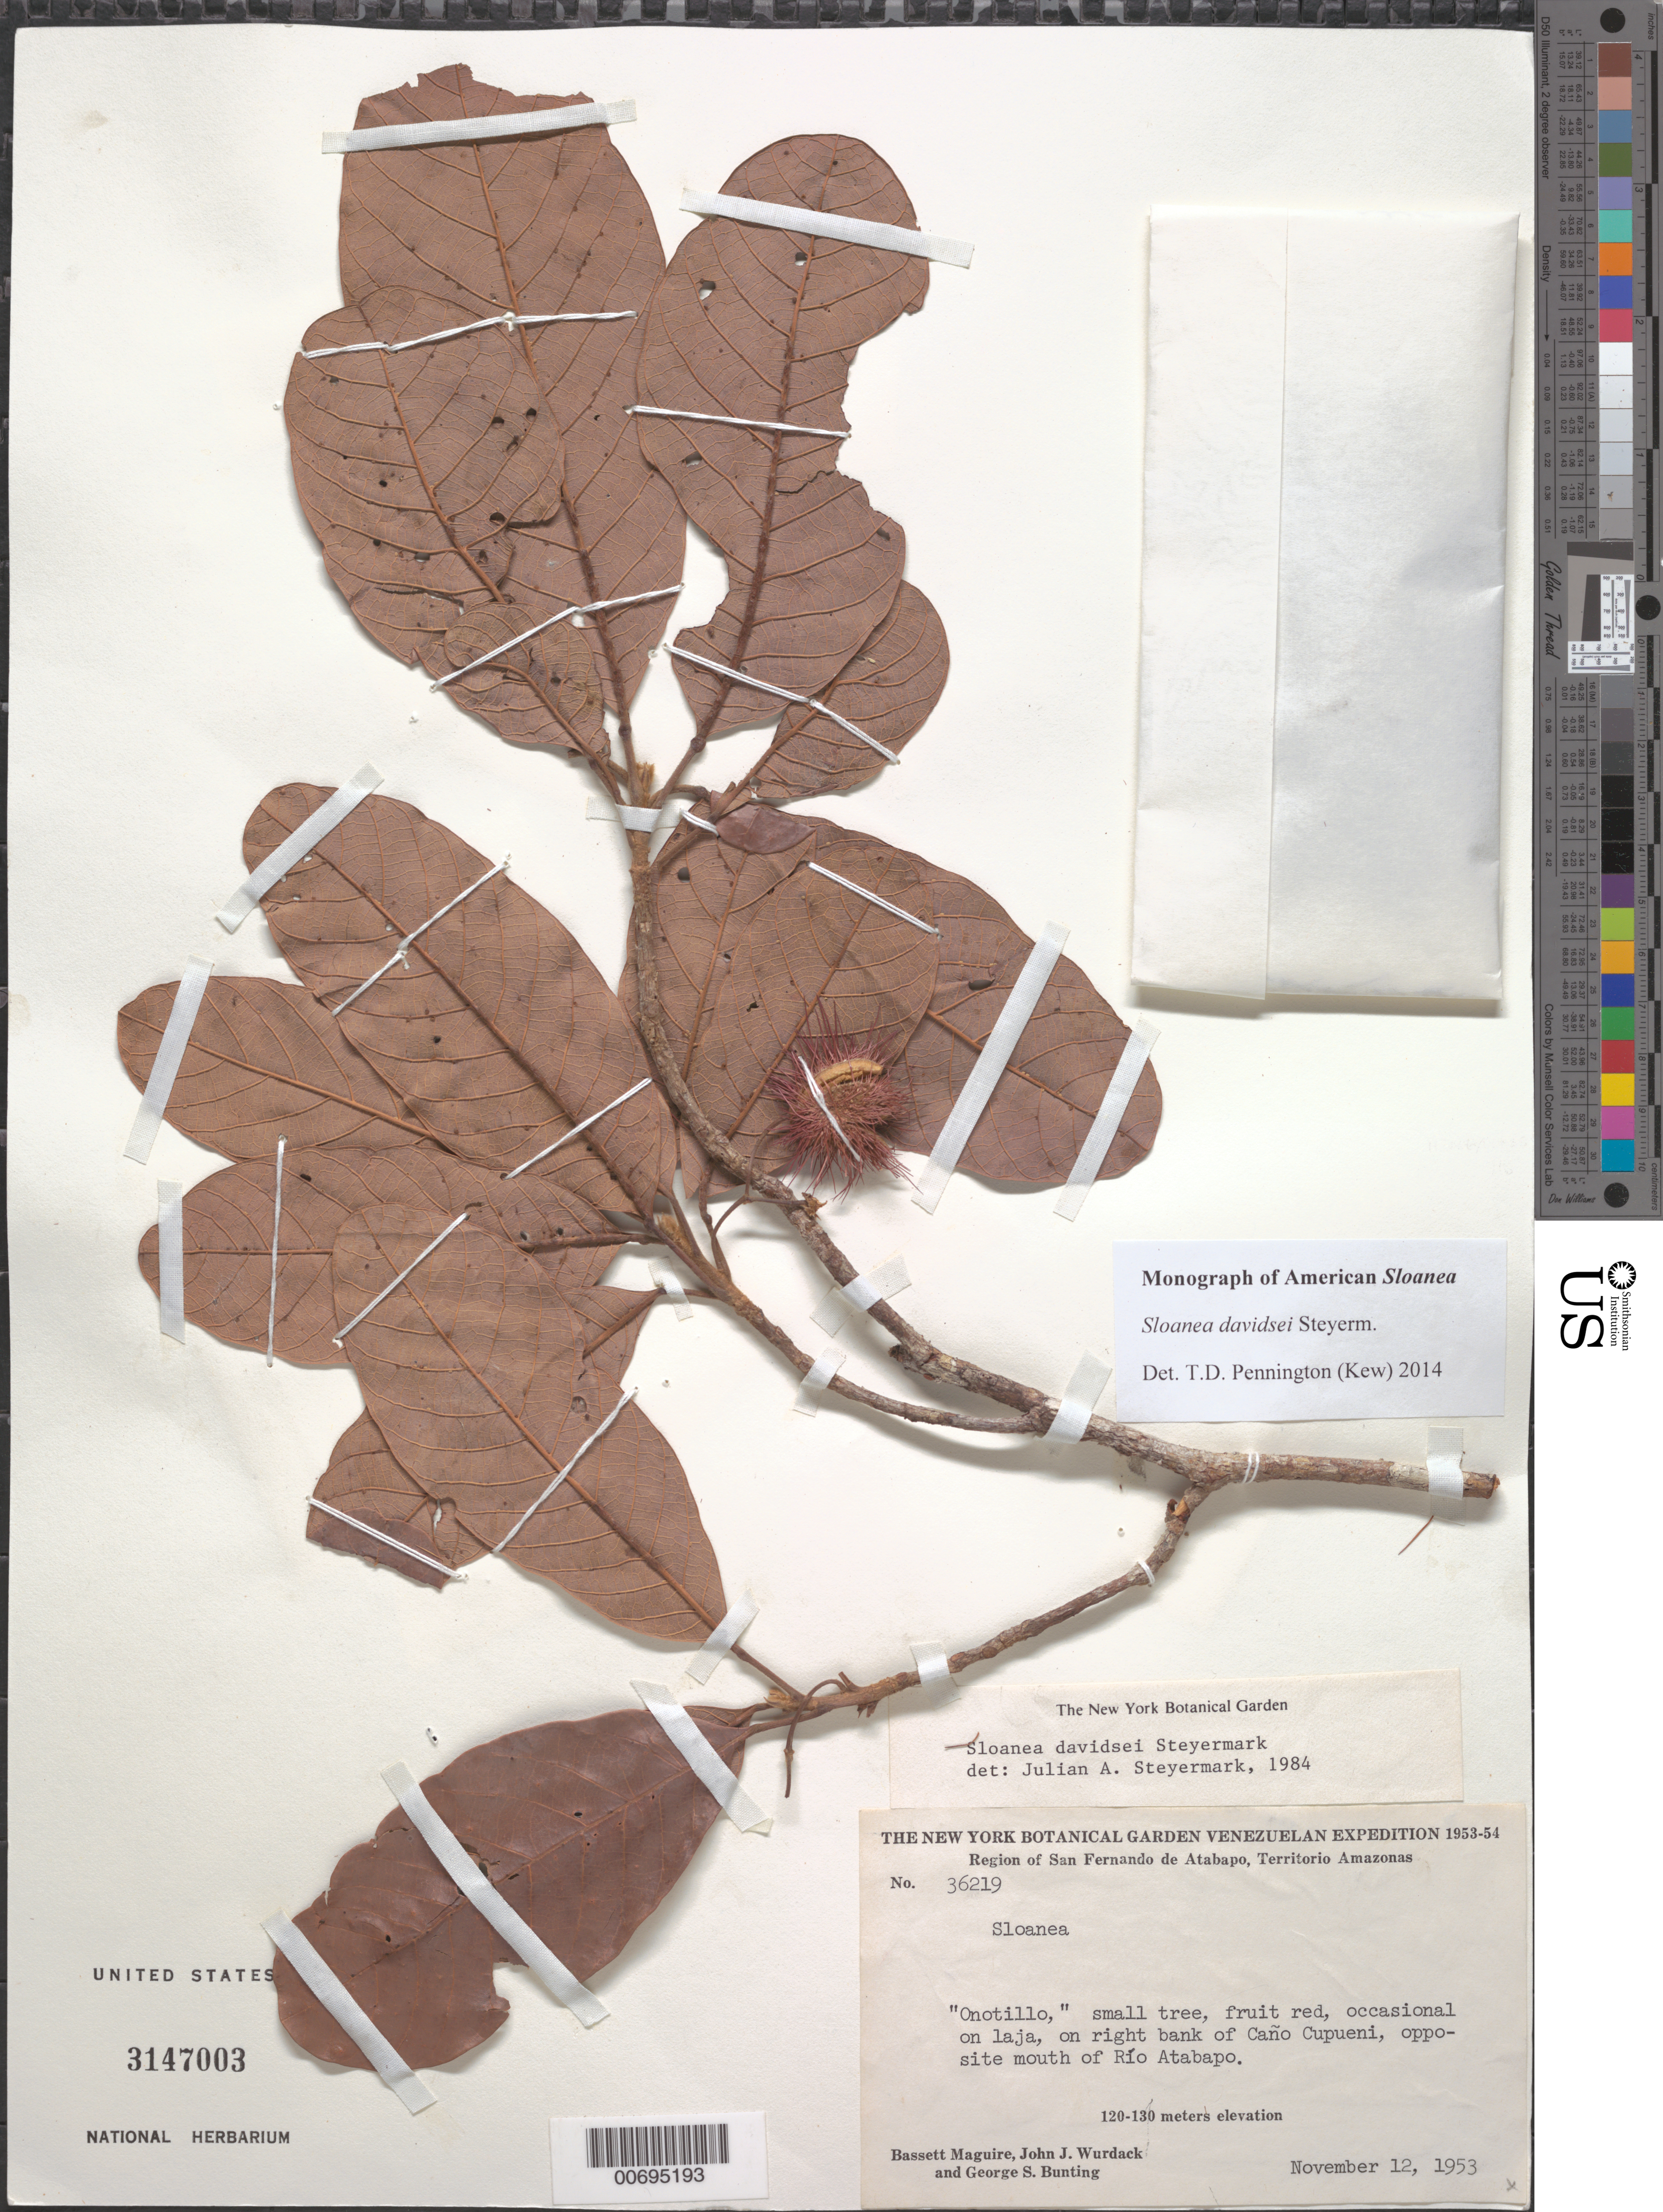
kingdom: Plantae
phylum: Tracheophyta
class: Magnoliopsida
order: Oxalidales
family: Elaeocarpaceae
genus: Sloanea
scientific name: Sloanea davidsei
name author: Steyerm.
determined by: Steyermark, Julian A., (VEN)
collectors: B. Maguire, J. J. Wurdack & G. S. Bunting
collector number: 36219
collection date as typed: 12-Nov-53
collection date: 1953-11-12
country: Venezuela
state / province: Amazonas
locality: Caño Cupueni, right bank Río Orinoco, opposite mouth of Río Atabapo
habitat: Laja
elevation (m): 120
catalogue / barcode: US 3147003